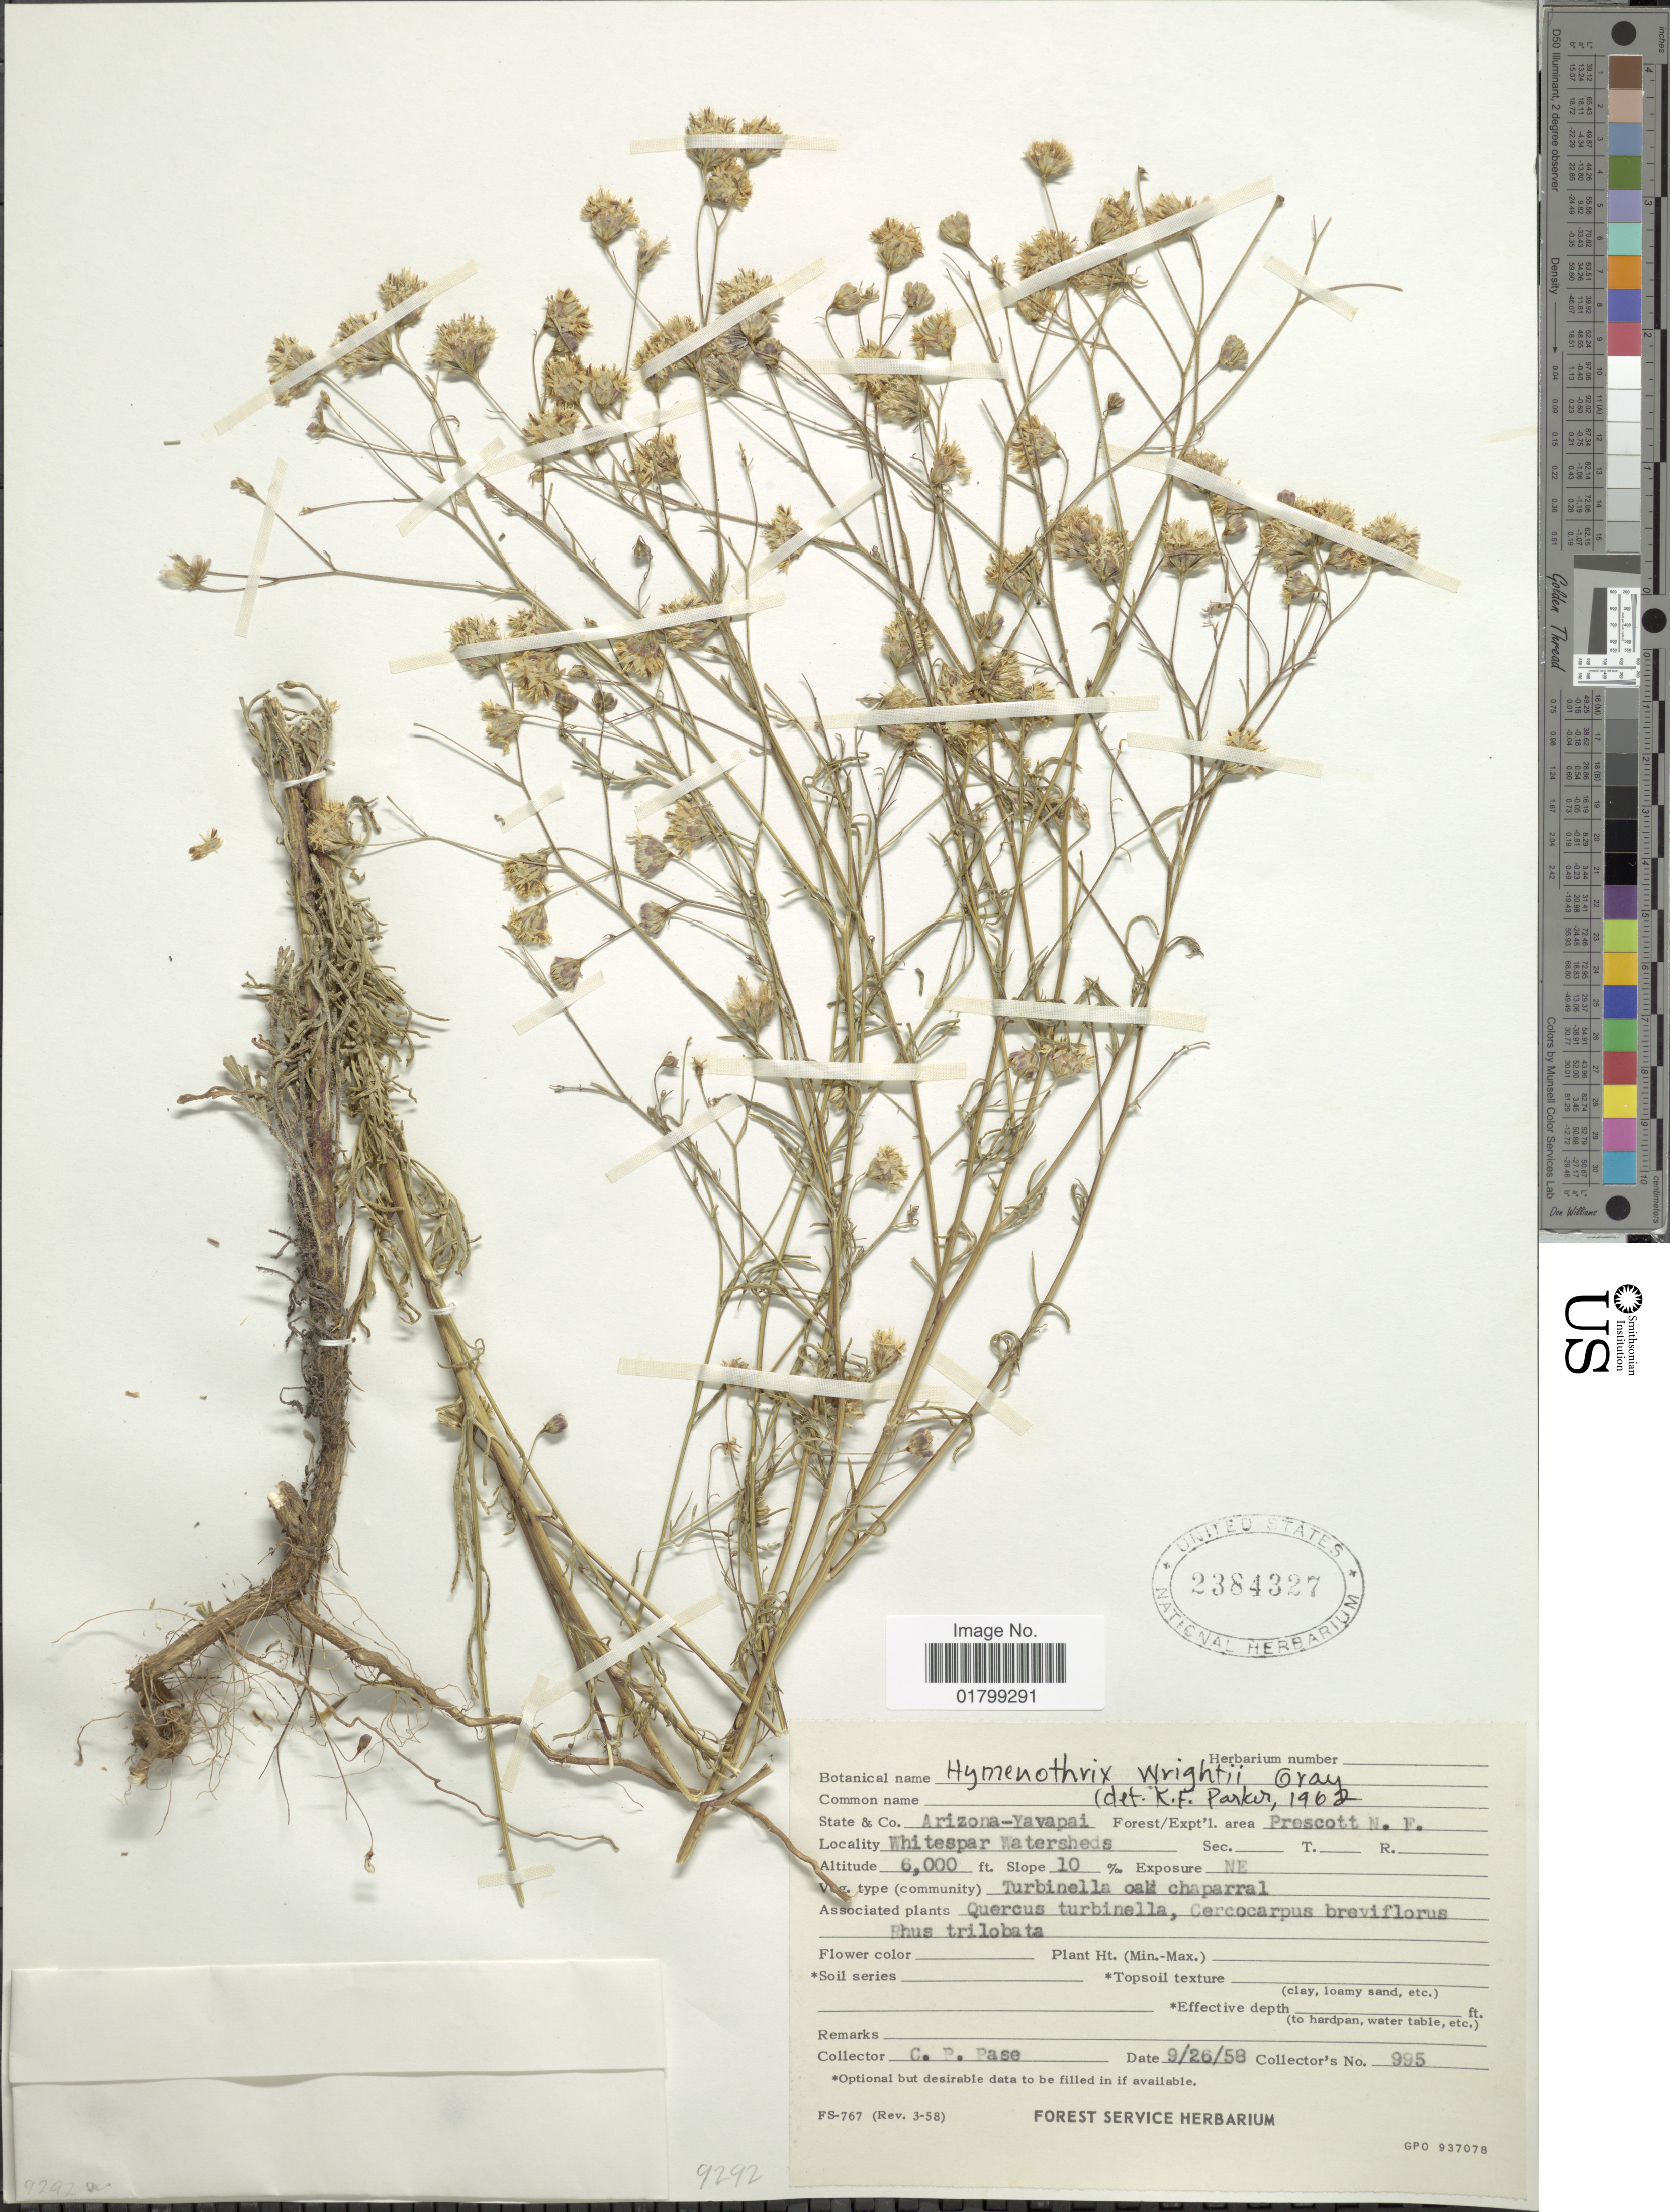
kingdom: Plantae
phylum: Tracheophyta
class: Magnoliopsida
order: Asterales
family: Asteraceae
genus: Hymenothrix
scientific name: Hymenothrix wrightii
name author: A. Gray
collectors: C. P. Pase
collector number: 995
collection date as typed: Transcribed d/m/y: 26/9/58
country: United States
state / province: Arizona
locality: Yavapai, Prescott N.F., Whitespar Watersheds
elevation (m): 1829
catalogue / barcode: US 2384327